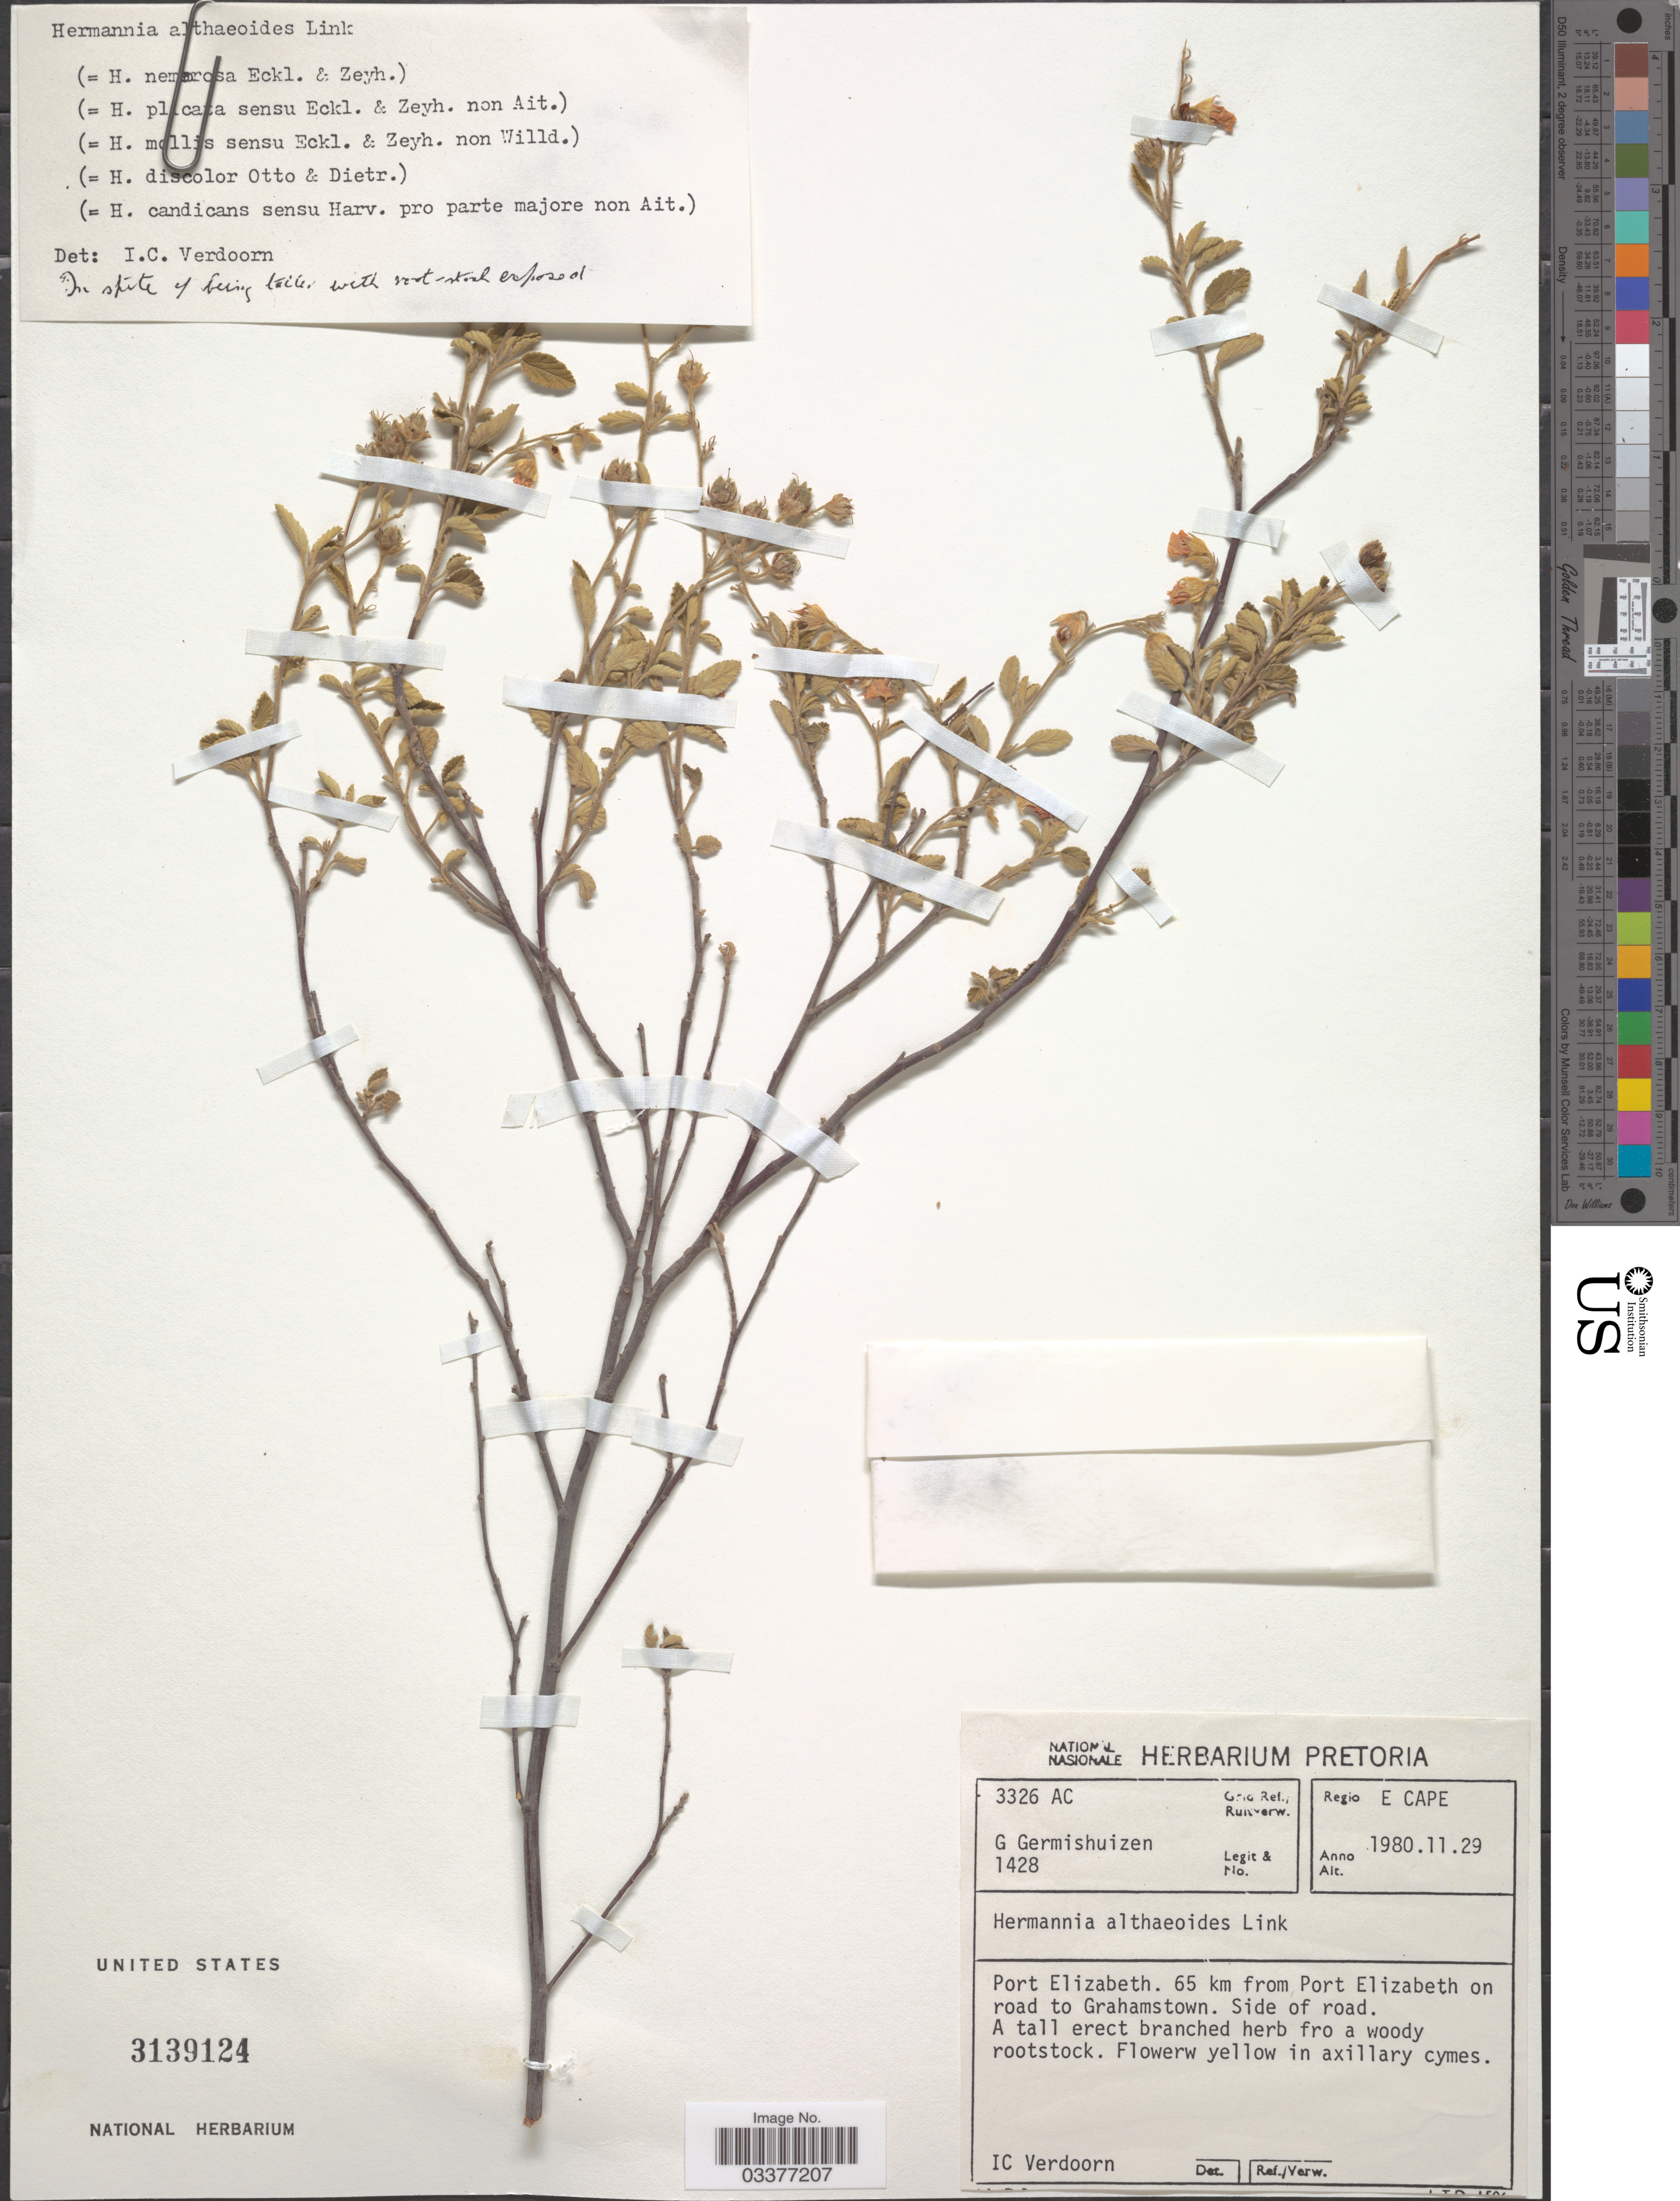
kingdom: Plantae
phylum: Tracheophyta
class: Magnoliopsida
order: Malvales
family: Malvaceae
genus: Hermannia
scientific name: Hermannia althaeoides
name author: Link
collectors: G. Germishuizen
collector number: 1428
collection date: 1980-11-29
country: South Africa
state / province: Eastern Cape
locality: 3326 AC Grid Ref. Regio E Cape. Port Elizabeth. 65 km from Port Elizabeth on road to Grahamstown.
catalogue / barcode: US 3139124